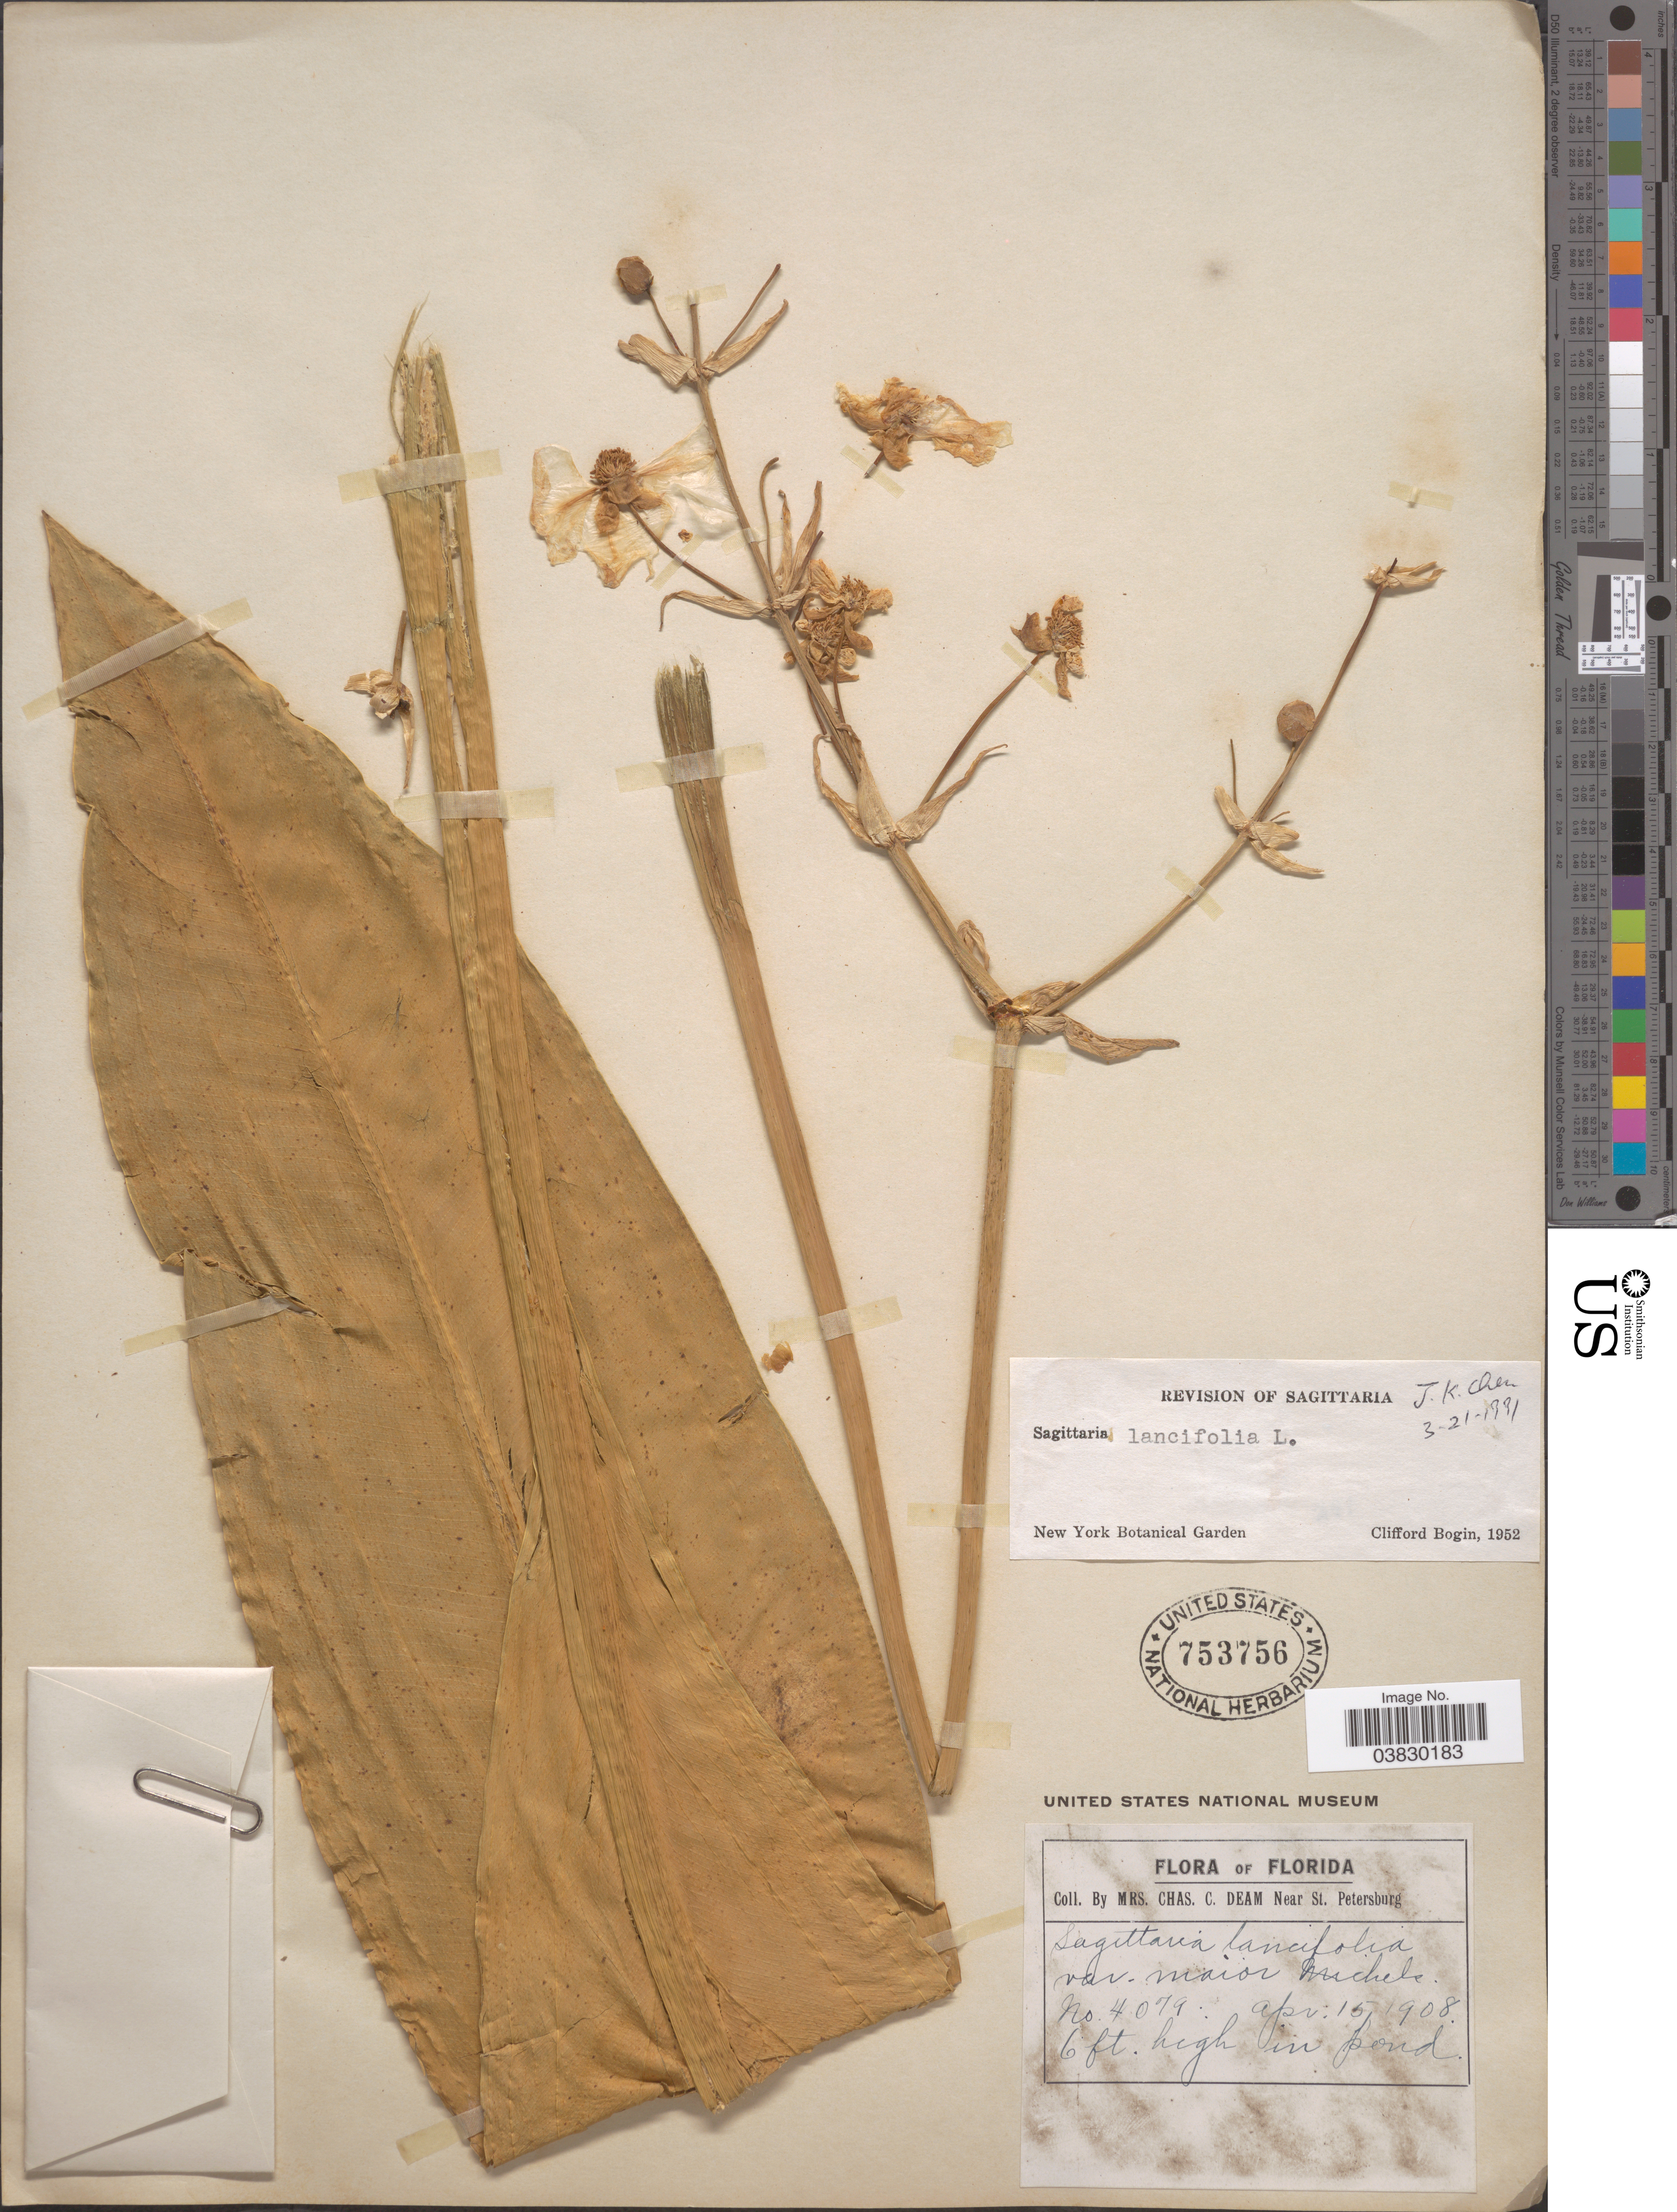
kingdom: Plantae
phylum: Tracheophyta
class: Liliopsida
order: Alismatales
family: Alismataceae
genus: Sagittaria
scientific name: Sagittaria lancifolia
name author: L.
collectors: C. Deam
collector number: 4079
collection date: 1908-04-15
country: United States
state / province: Florida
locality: Near St. Petersburg.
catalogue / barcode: US 753756